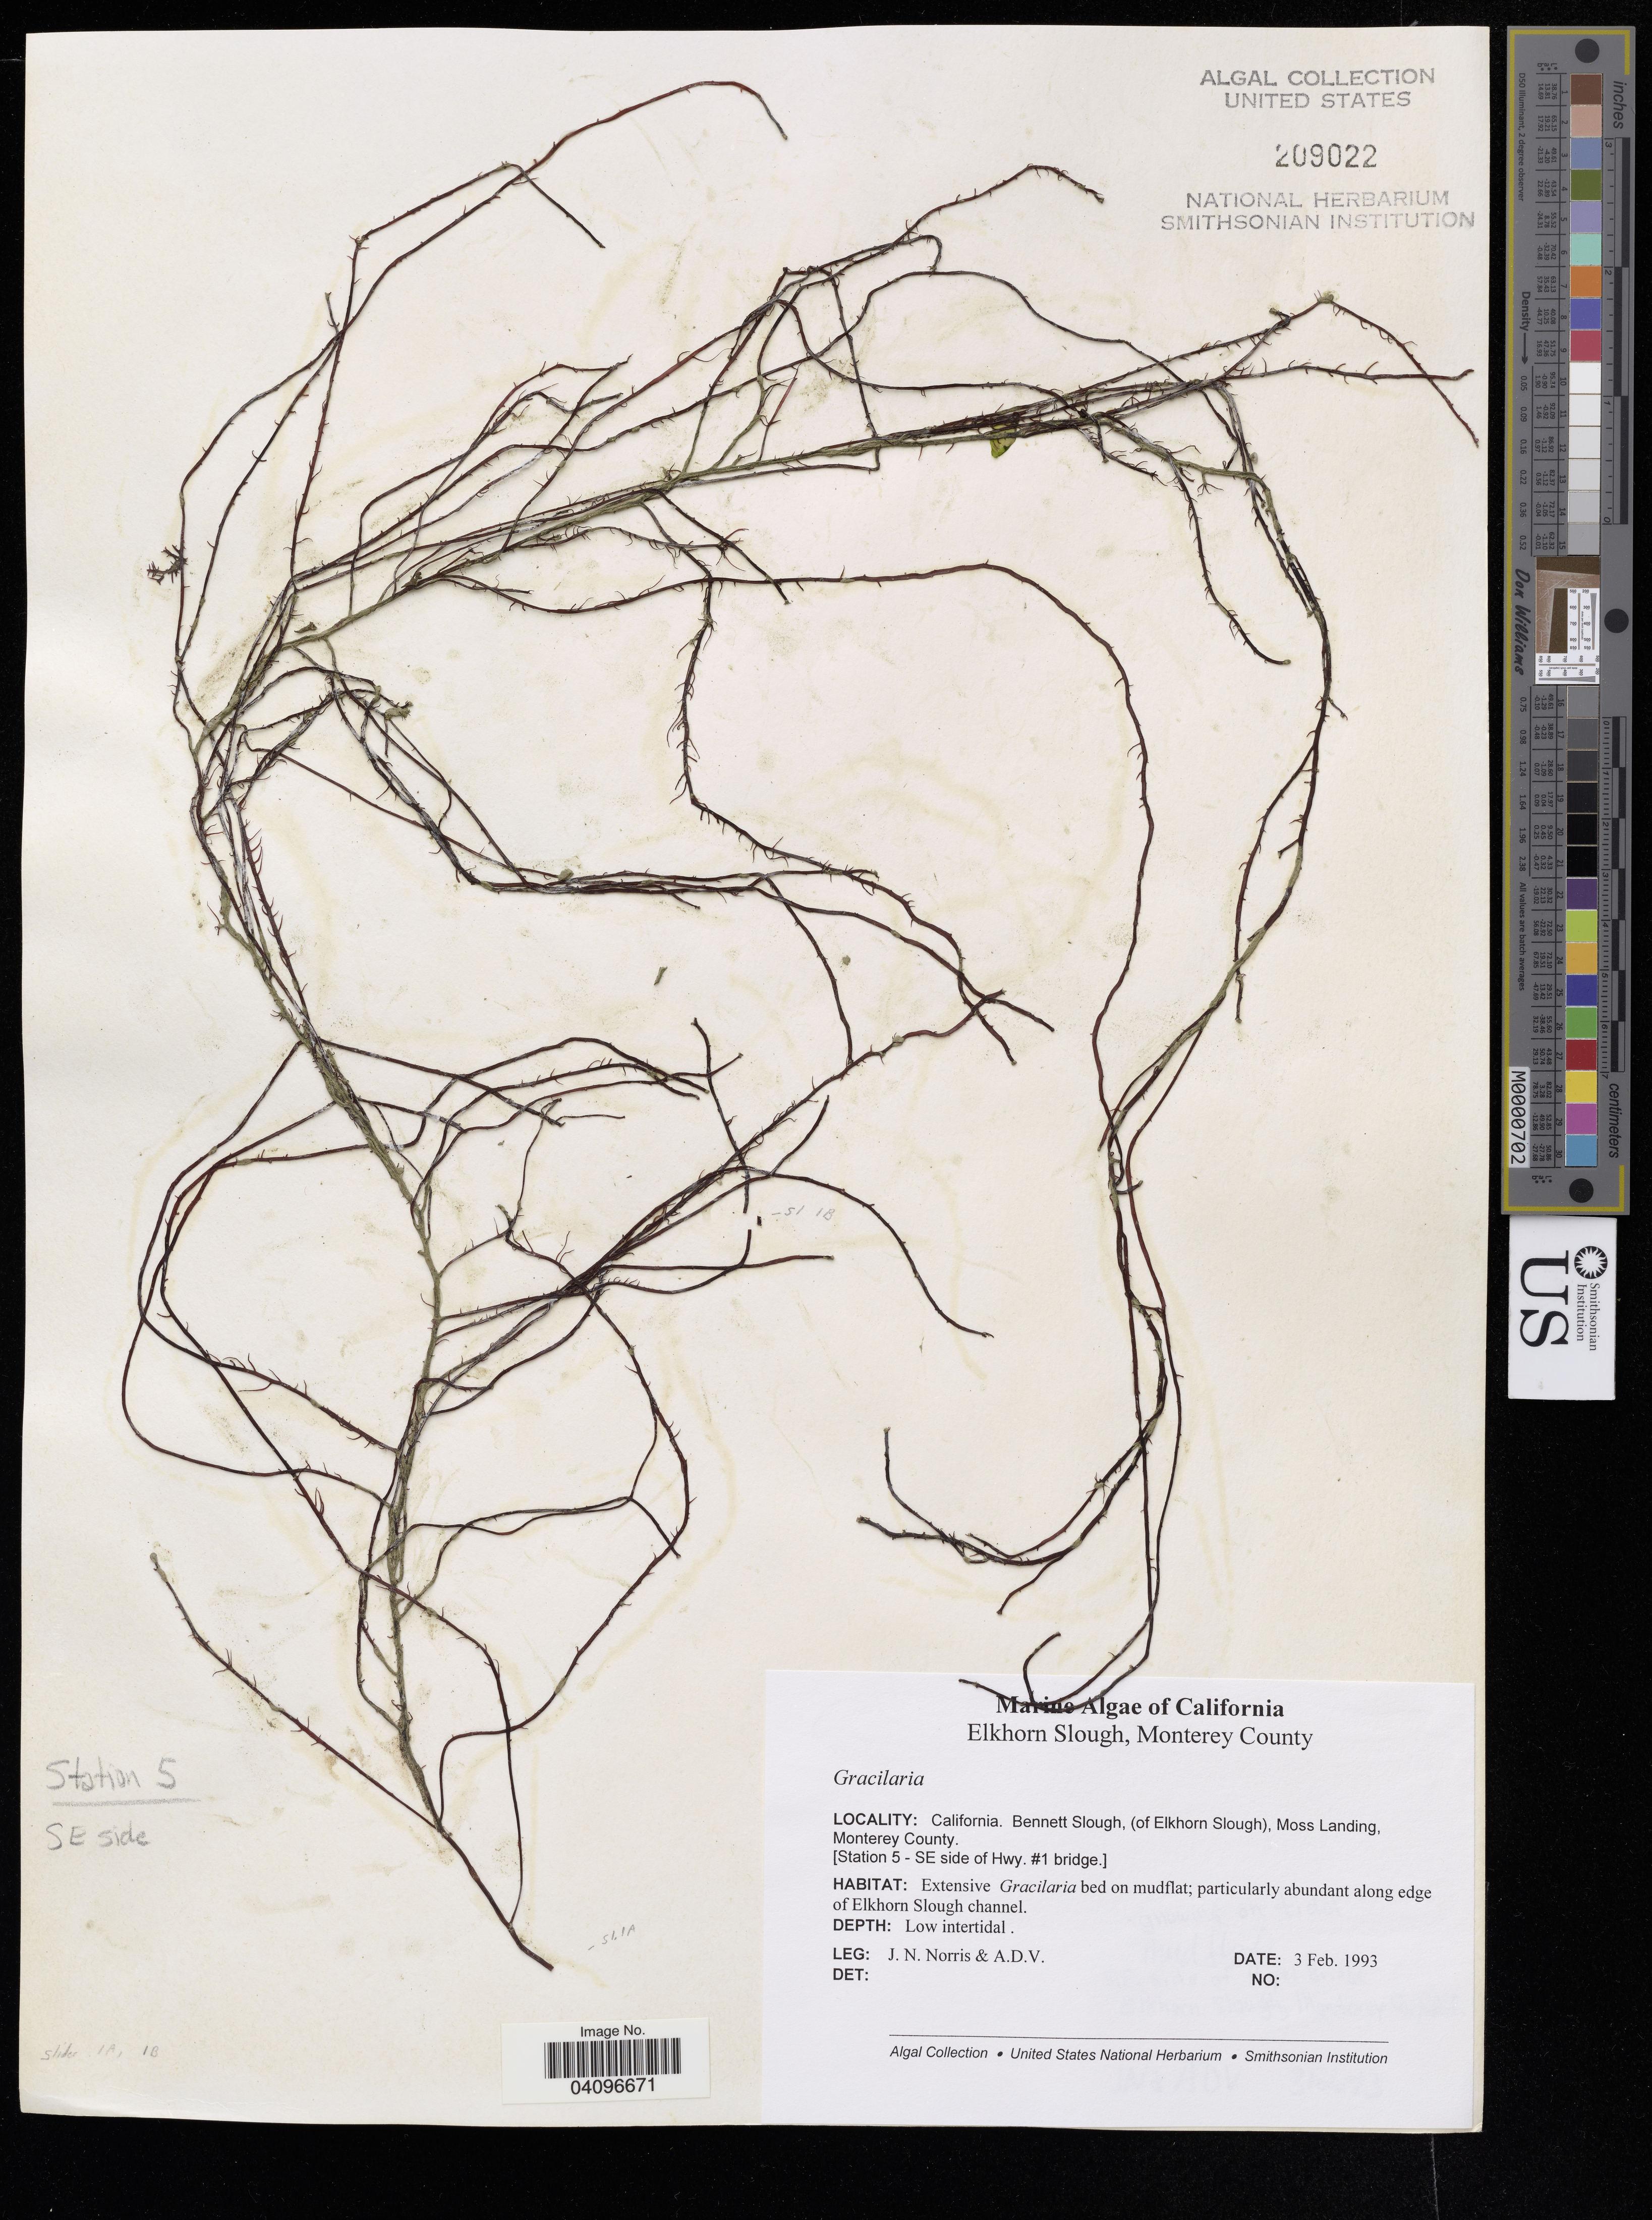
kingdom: Plantae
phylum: Rhodophyta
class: Florideophyceae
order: Gracilariales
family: Gracilariaceae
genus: Gracilaria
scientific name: Gracilaria sp.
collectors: J. Norris & A. D. V.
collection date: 1993-02-03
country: United States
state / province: California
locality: Bennett Slough (of Elkhorn Slough), Moss Landing, Monterey County. [Station 5 - SE side of Hwy. #1 bridge.].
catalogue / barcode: US 209022